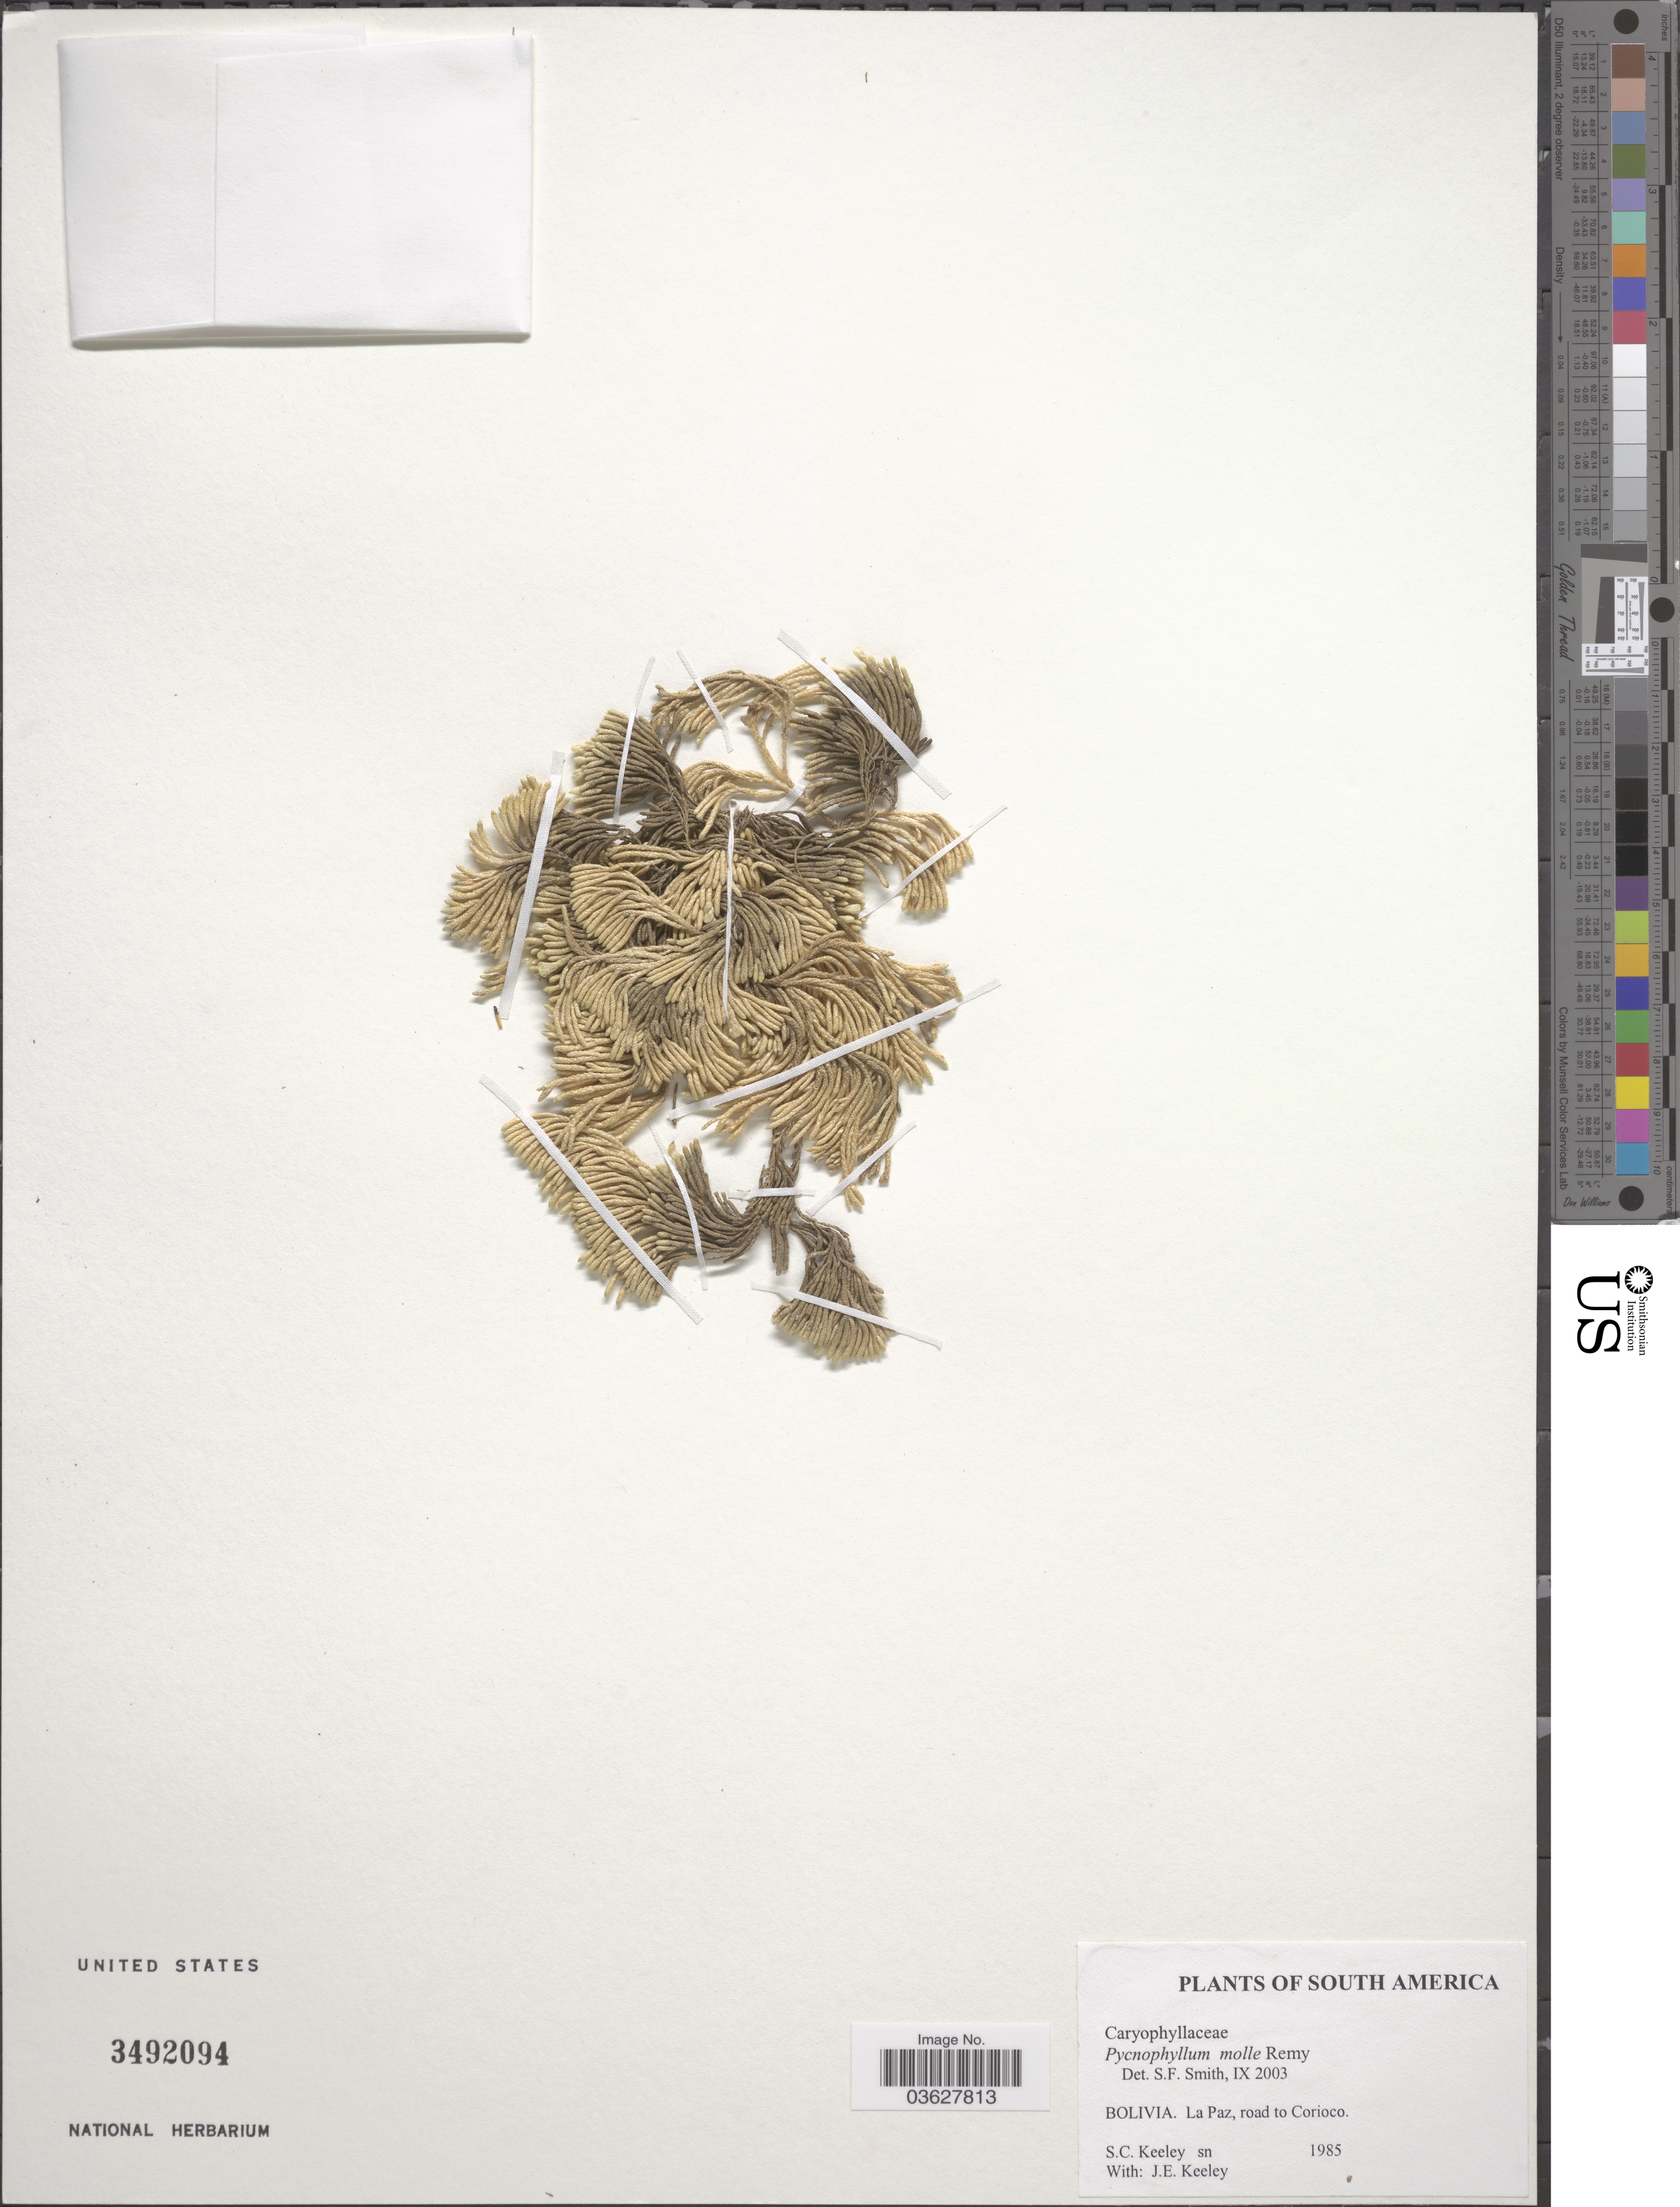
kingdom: Plantae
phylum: Tracheophyta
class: Magnoliopsida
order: Caryophyllales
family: Caryophyllaceae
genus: Pycnophyllum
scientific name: Pycnophyllum molle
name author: J. Rémy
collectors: S. C. Keeley & J. E. Keeley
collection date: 1985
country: Bolivia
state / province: La Paz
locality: Road to Corioco.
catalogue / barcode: US 3492094